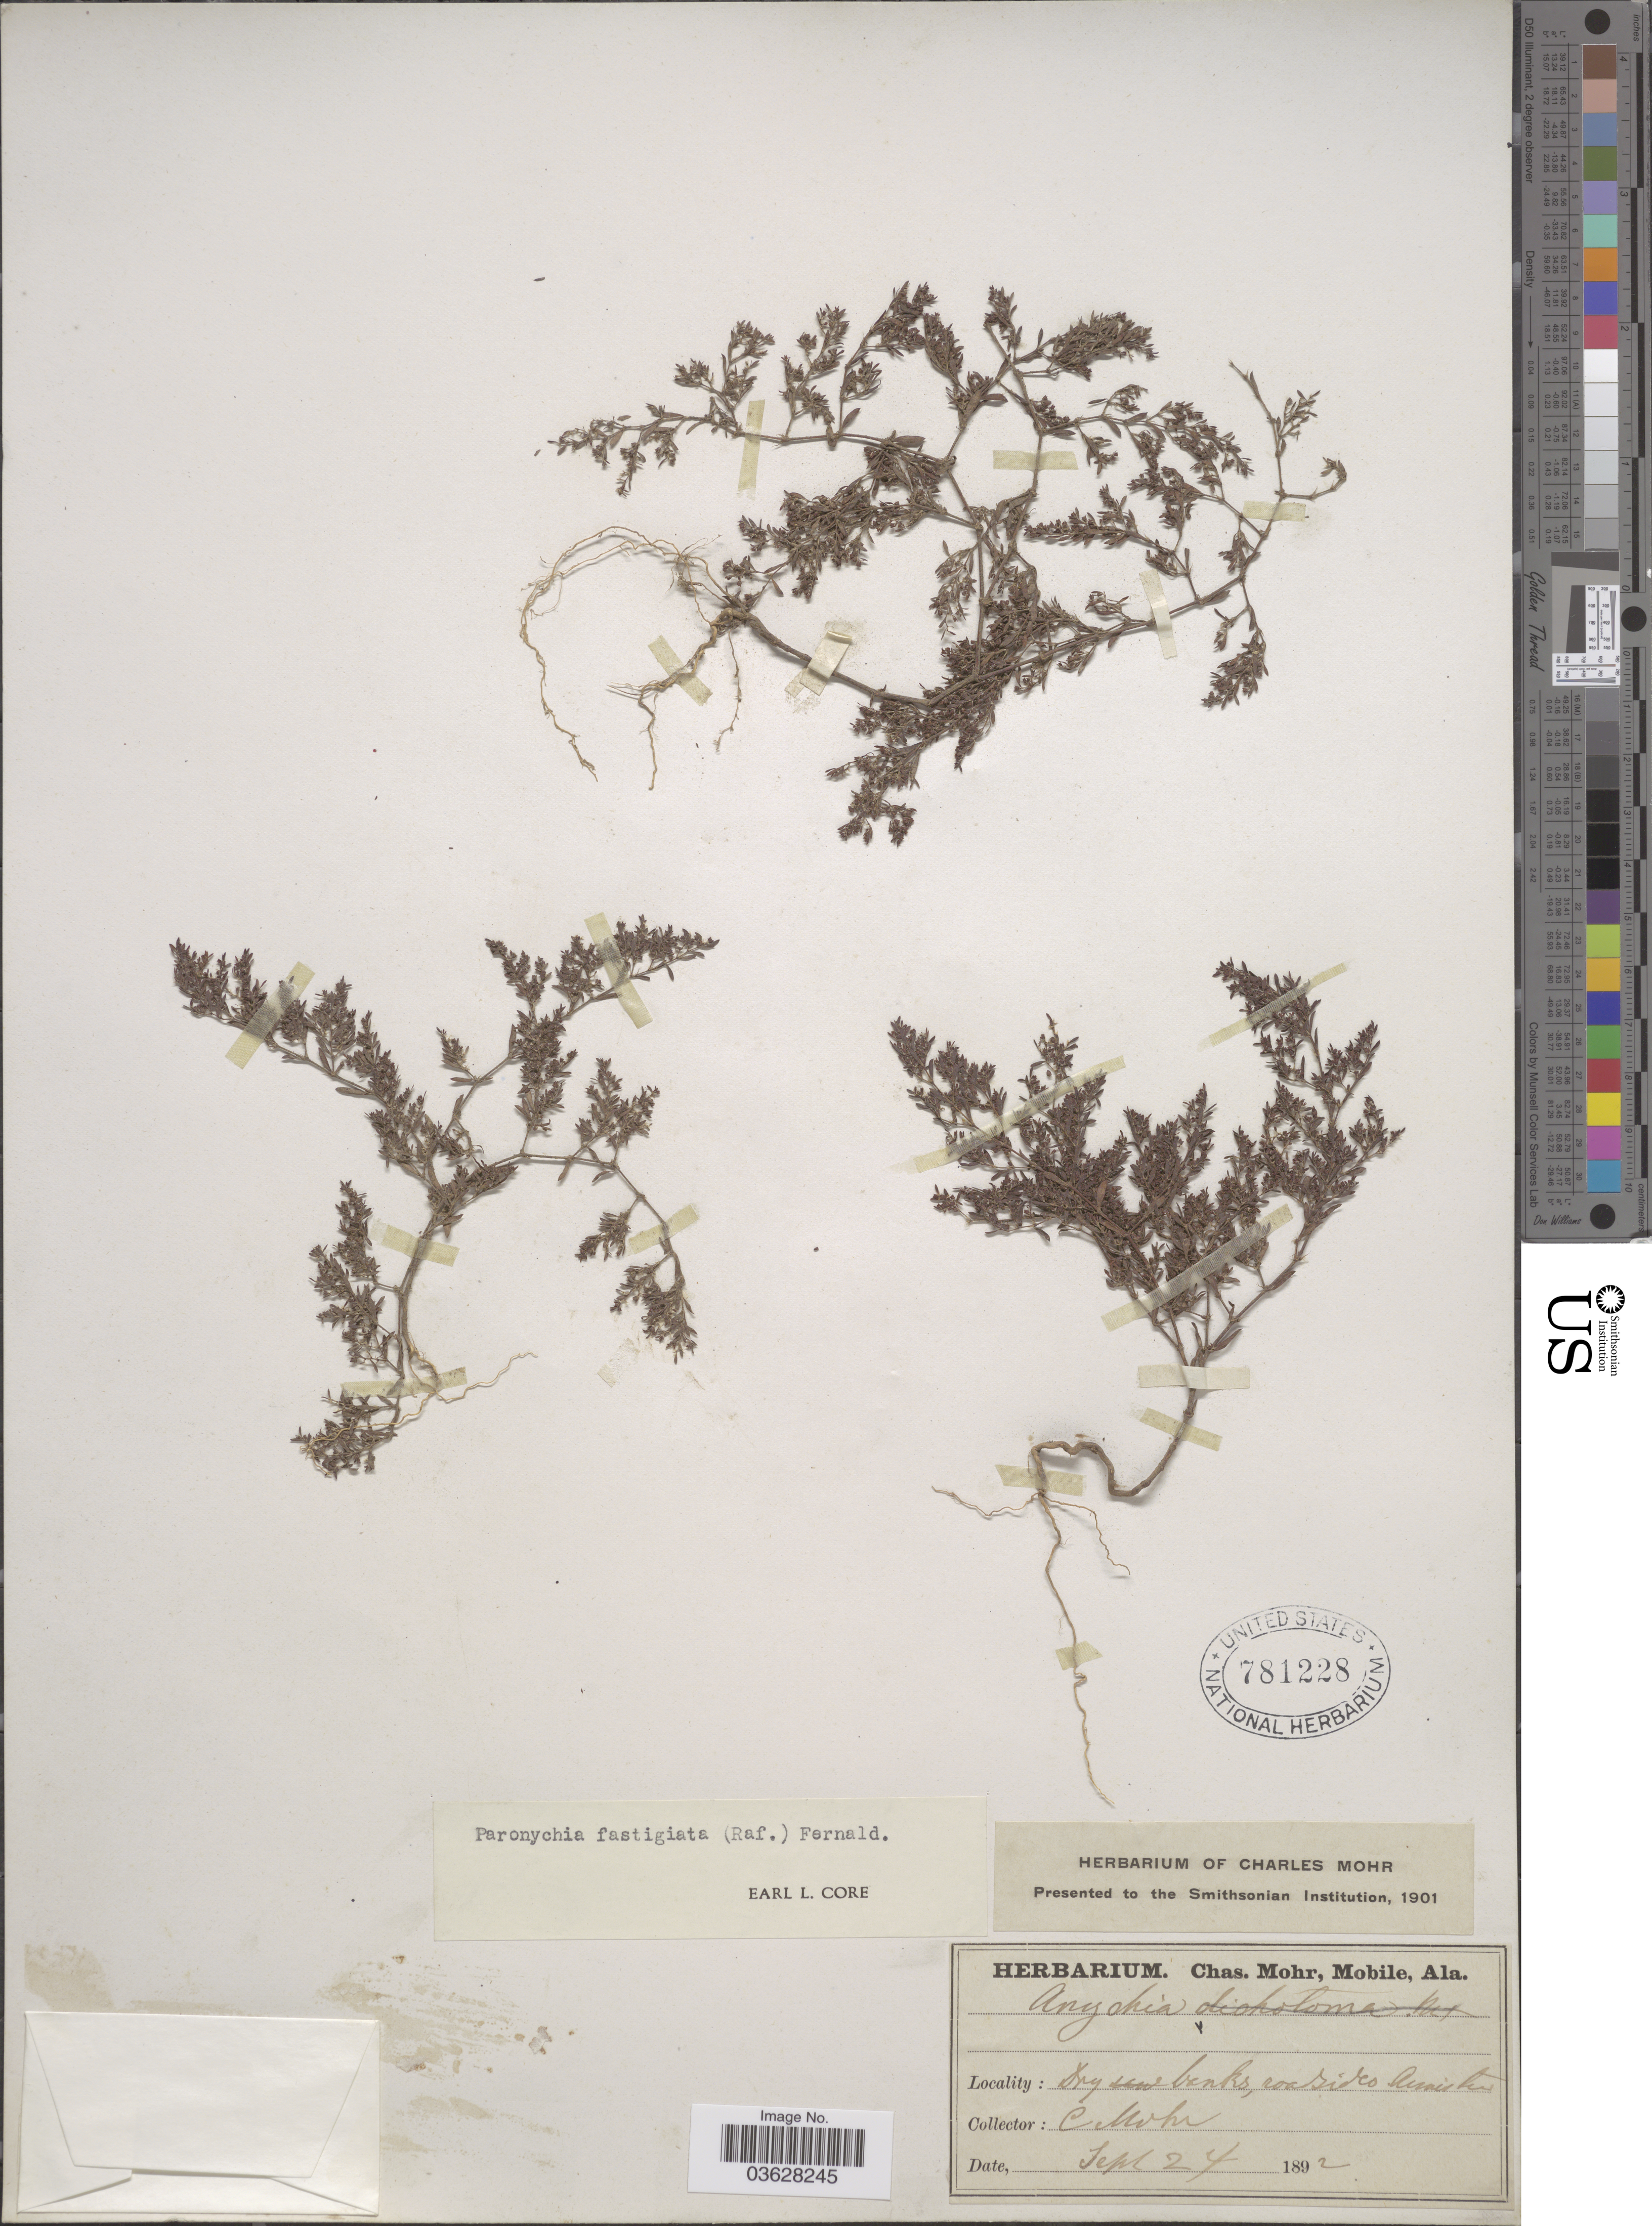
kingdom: Plantae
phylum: Tracheophyta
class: Magnoliopsida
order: Caryophyllales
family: Caryophyllaceae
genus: Paronychia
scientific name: Paronychia fastigiata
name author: (Raf.) Fernald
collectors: Mohr, C. T. (herbarium)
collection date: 1892-09-24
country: United States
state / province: Alabama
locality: Dry banks, roadsides Anniston.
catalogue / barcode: US 781228